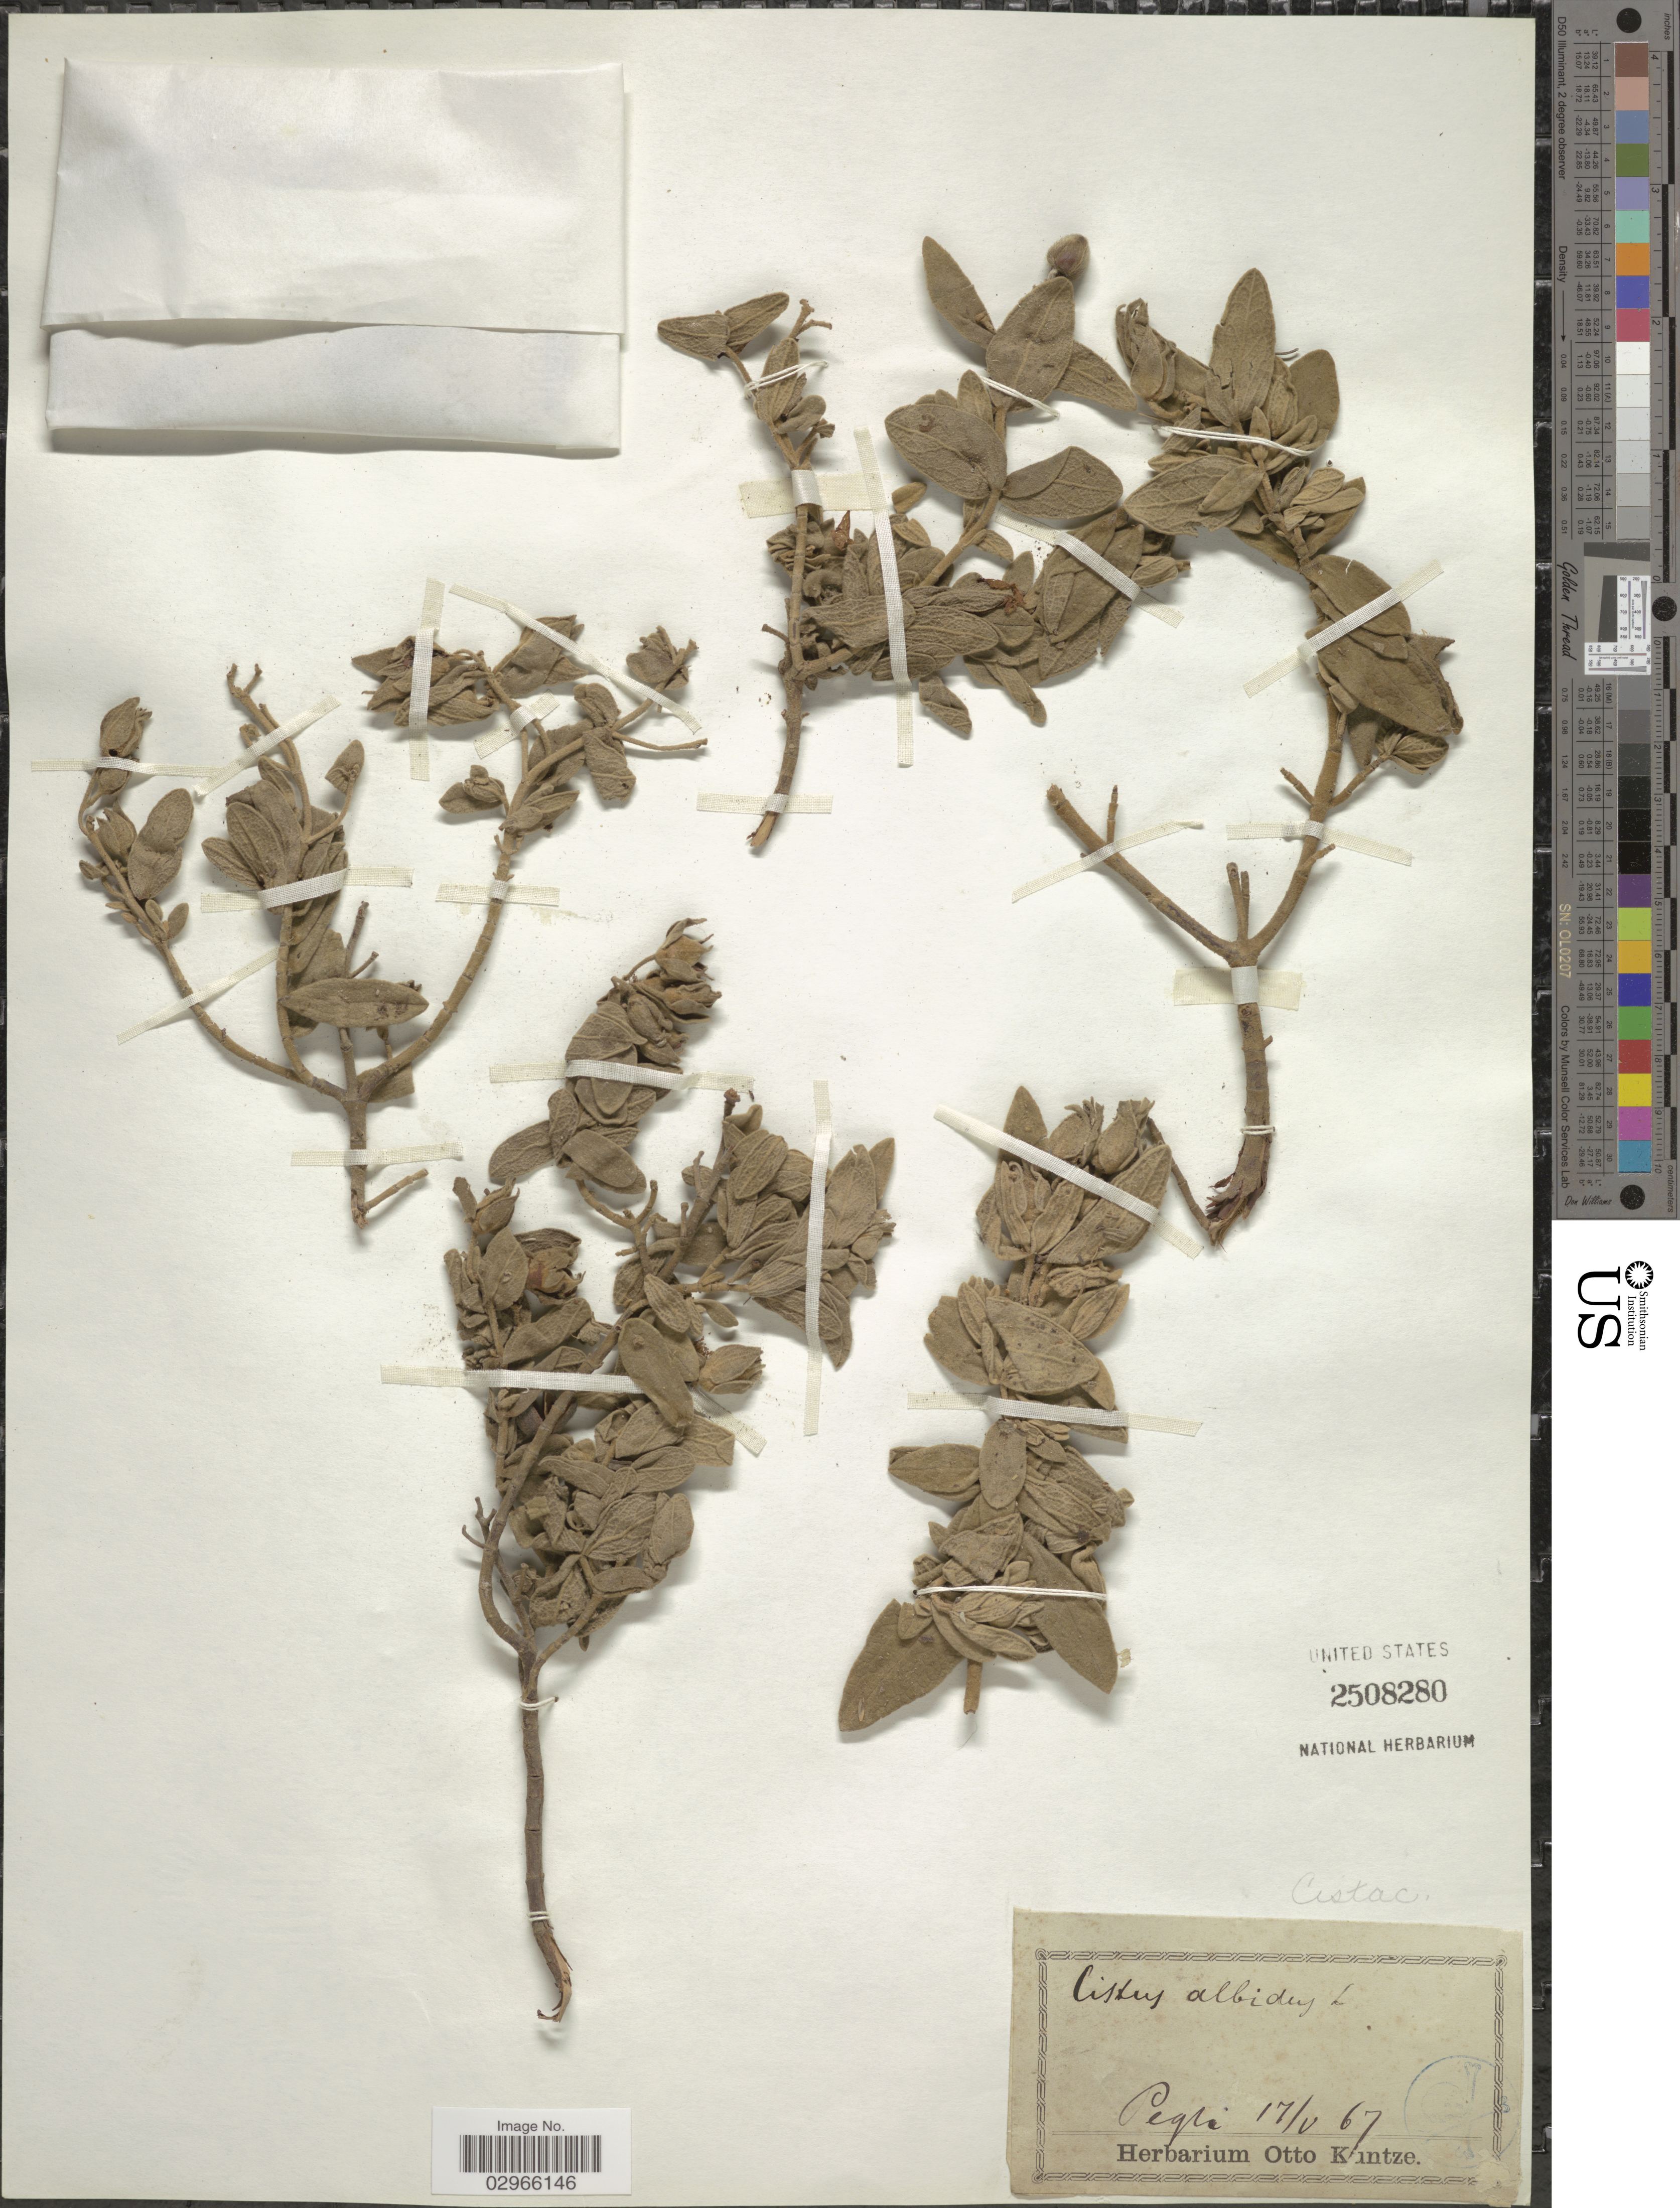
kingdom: Plantae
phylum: Tracheophyta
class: Magnoliopsida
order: Malvales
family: Cistaceae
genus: Cistus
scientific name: Cistus albidus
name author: L.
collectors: ex herb. Otto Kuntze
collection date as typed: Transcribed d/m/y: 17/5/67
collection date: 1867-05-17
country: Italy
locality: Pegli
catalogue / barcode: US 2508280